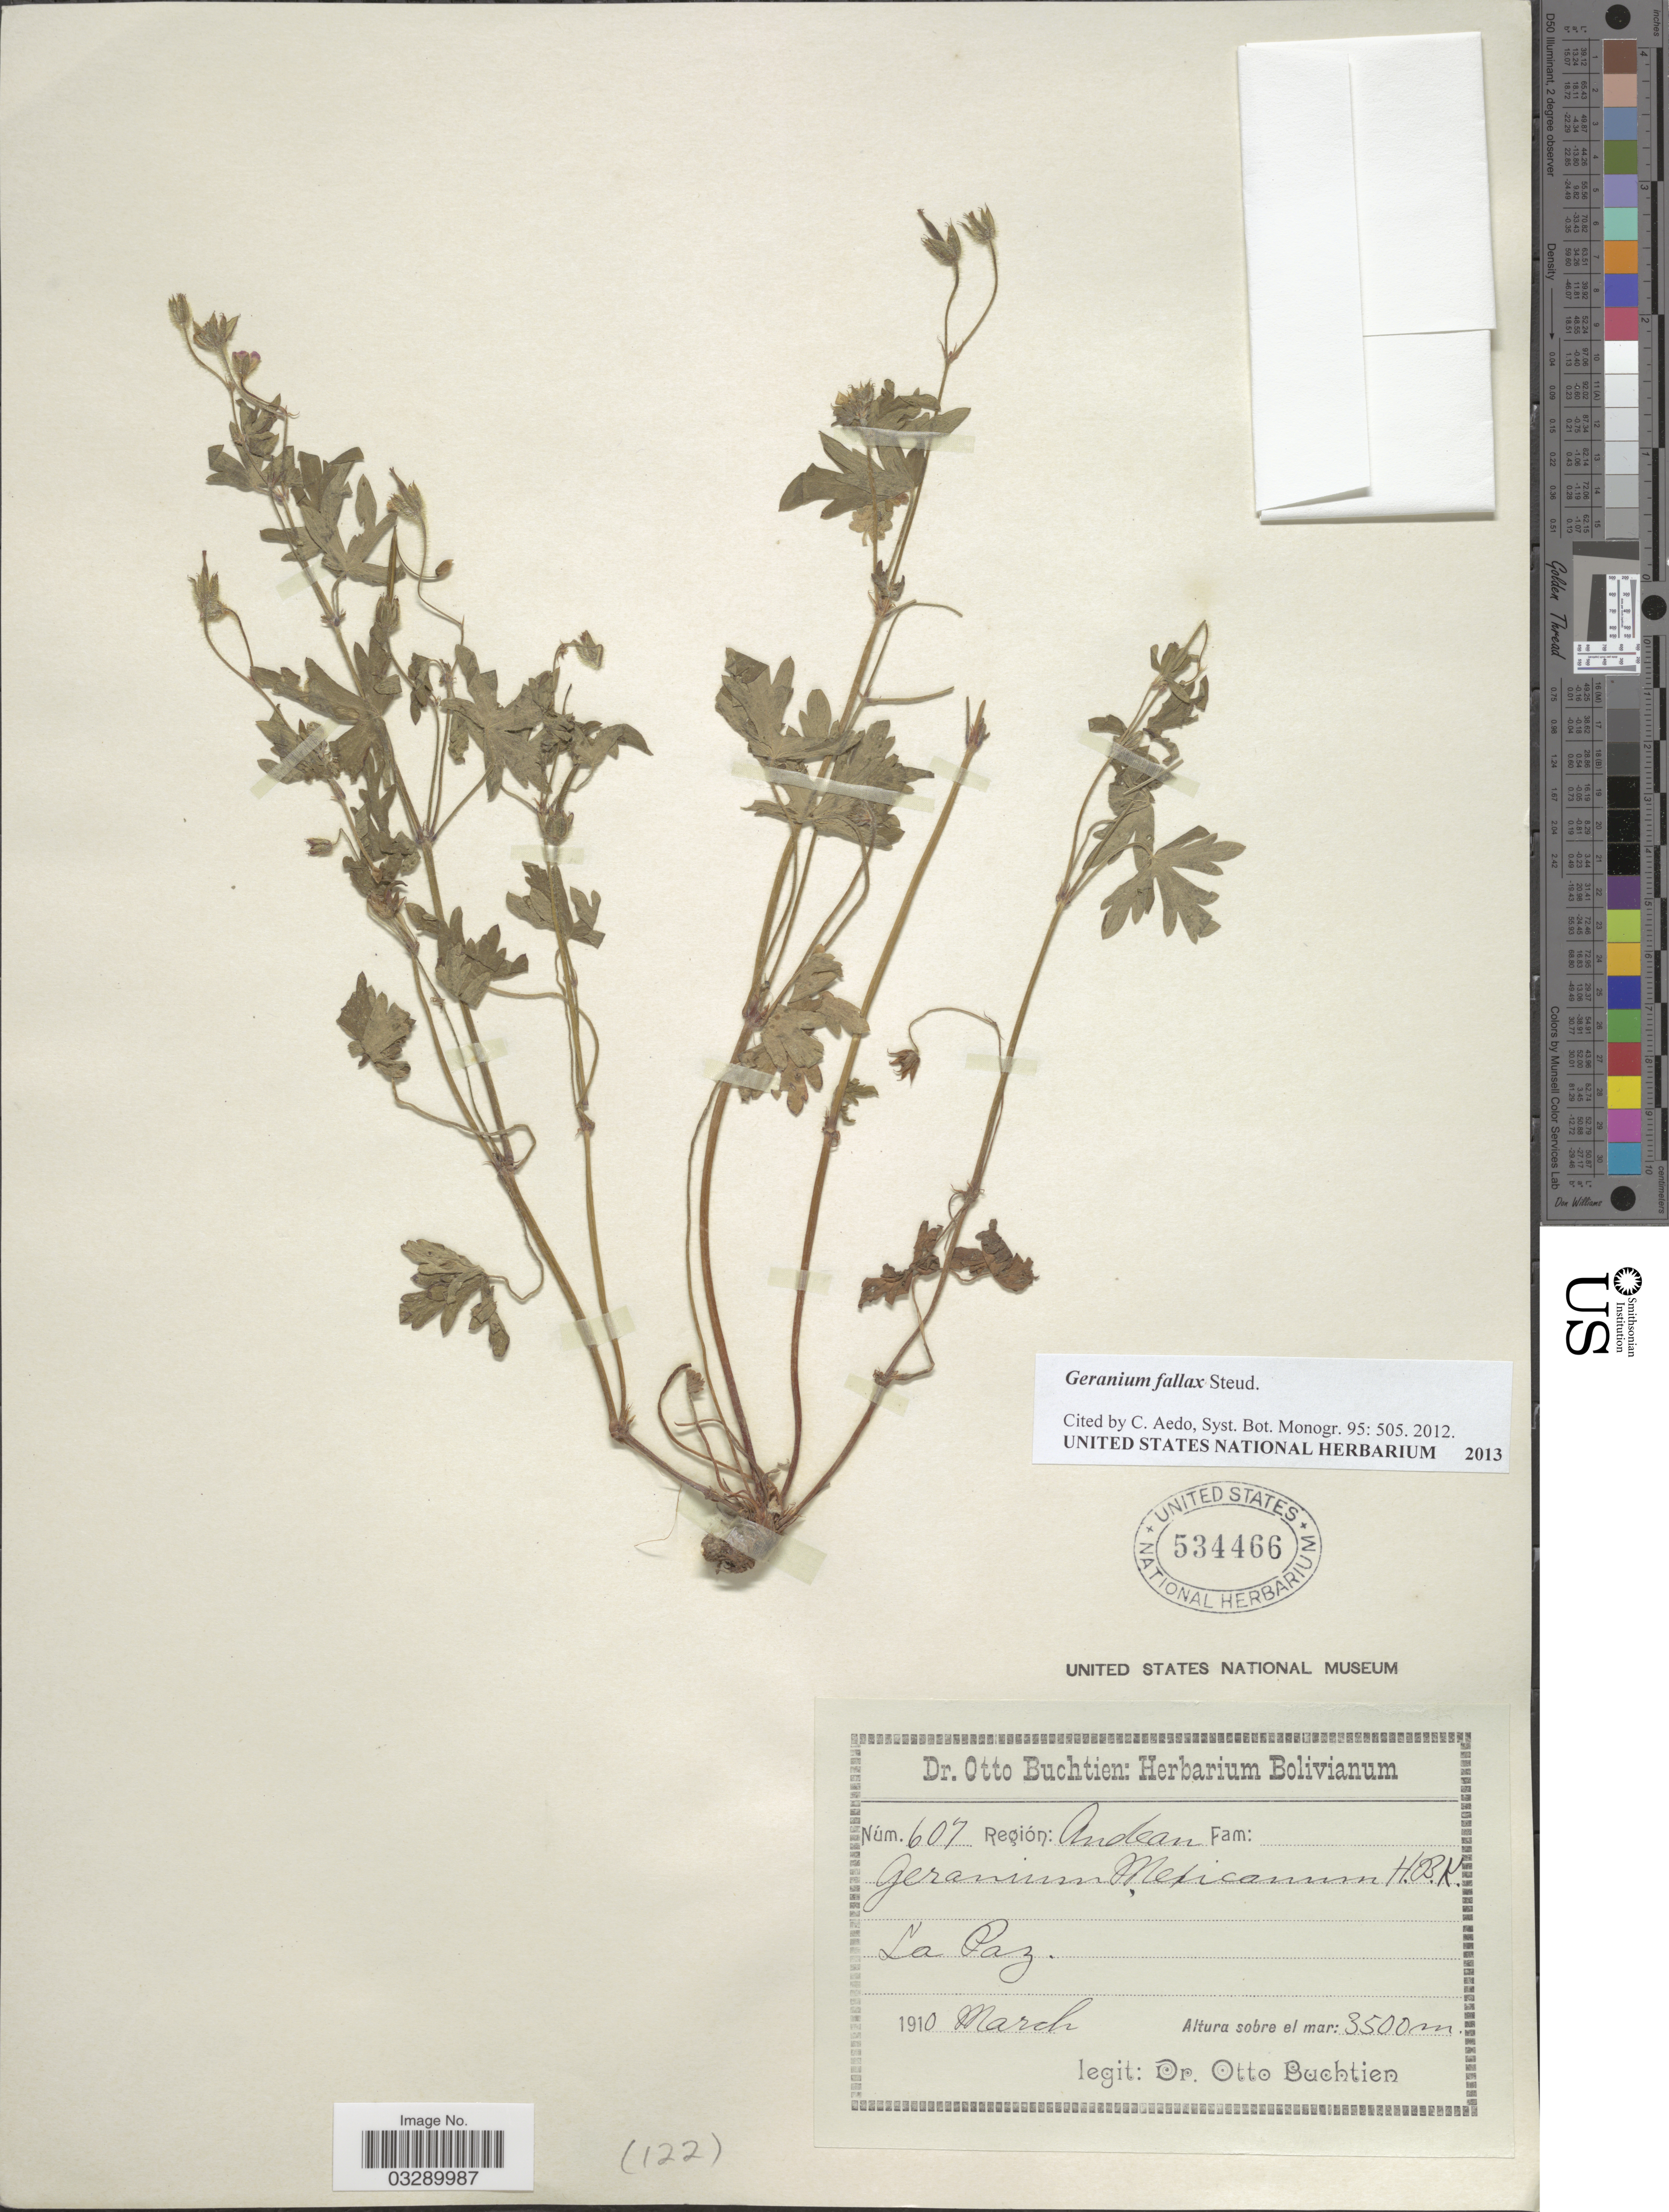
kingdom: Plantae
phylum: Tracheophyta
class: Magnoliopsida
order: Geraniales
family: Geraniaceae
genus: Geranium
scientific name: Geranium fallax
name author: Steud.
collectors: O. Buchtien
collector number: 607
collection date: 1910-03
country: Bolivia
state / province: La Paz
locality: Región: Andean.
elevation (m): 3500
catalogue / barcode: US 534466